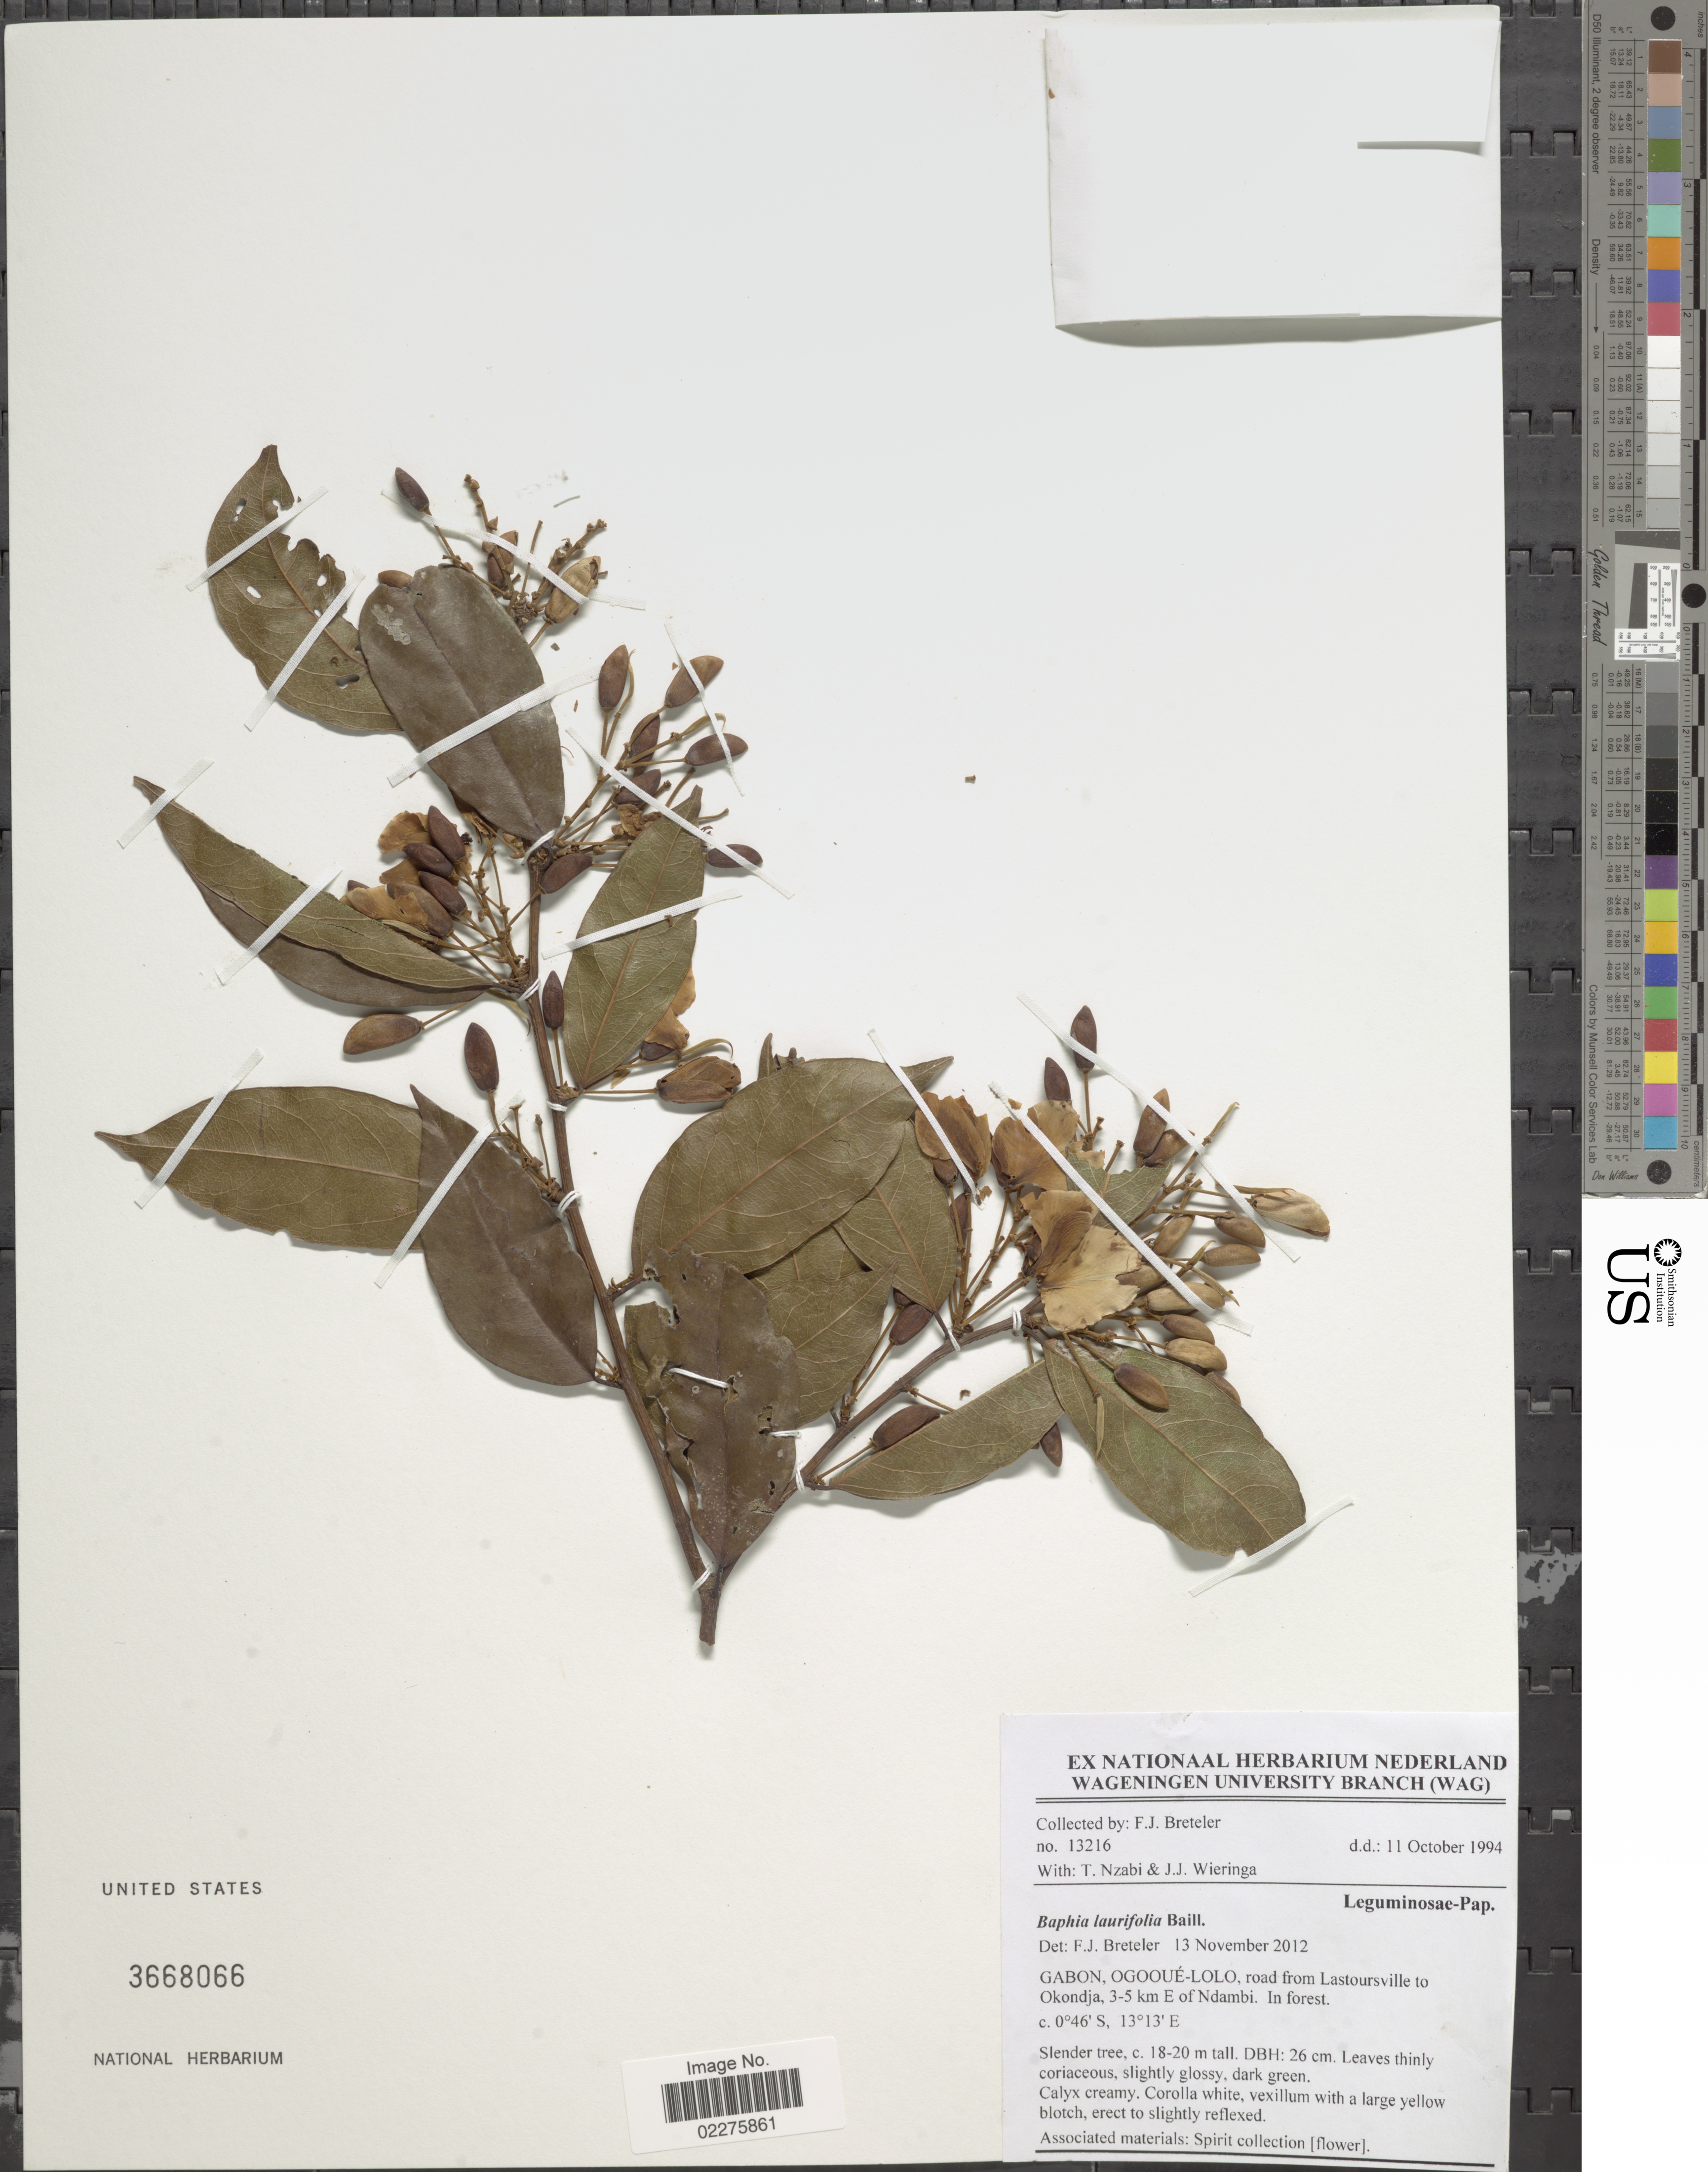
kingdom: Plantae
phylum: Tracheophyta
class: Magnoliopsida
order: Fabales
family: Fabaceae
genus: Baphia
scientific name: Baphia laurifolia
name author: Baill.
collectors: F. J. Breteler, T. Nzabi & J. Wieringa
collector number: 13216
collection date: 1994-10-11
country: Gabon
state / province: Ogooue-Lolo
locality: Road from Lastoursville to Okondja, 3-5 km E of Ndambi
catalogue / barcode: US 3668066